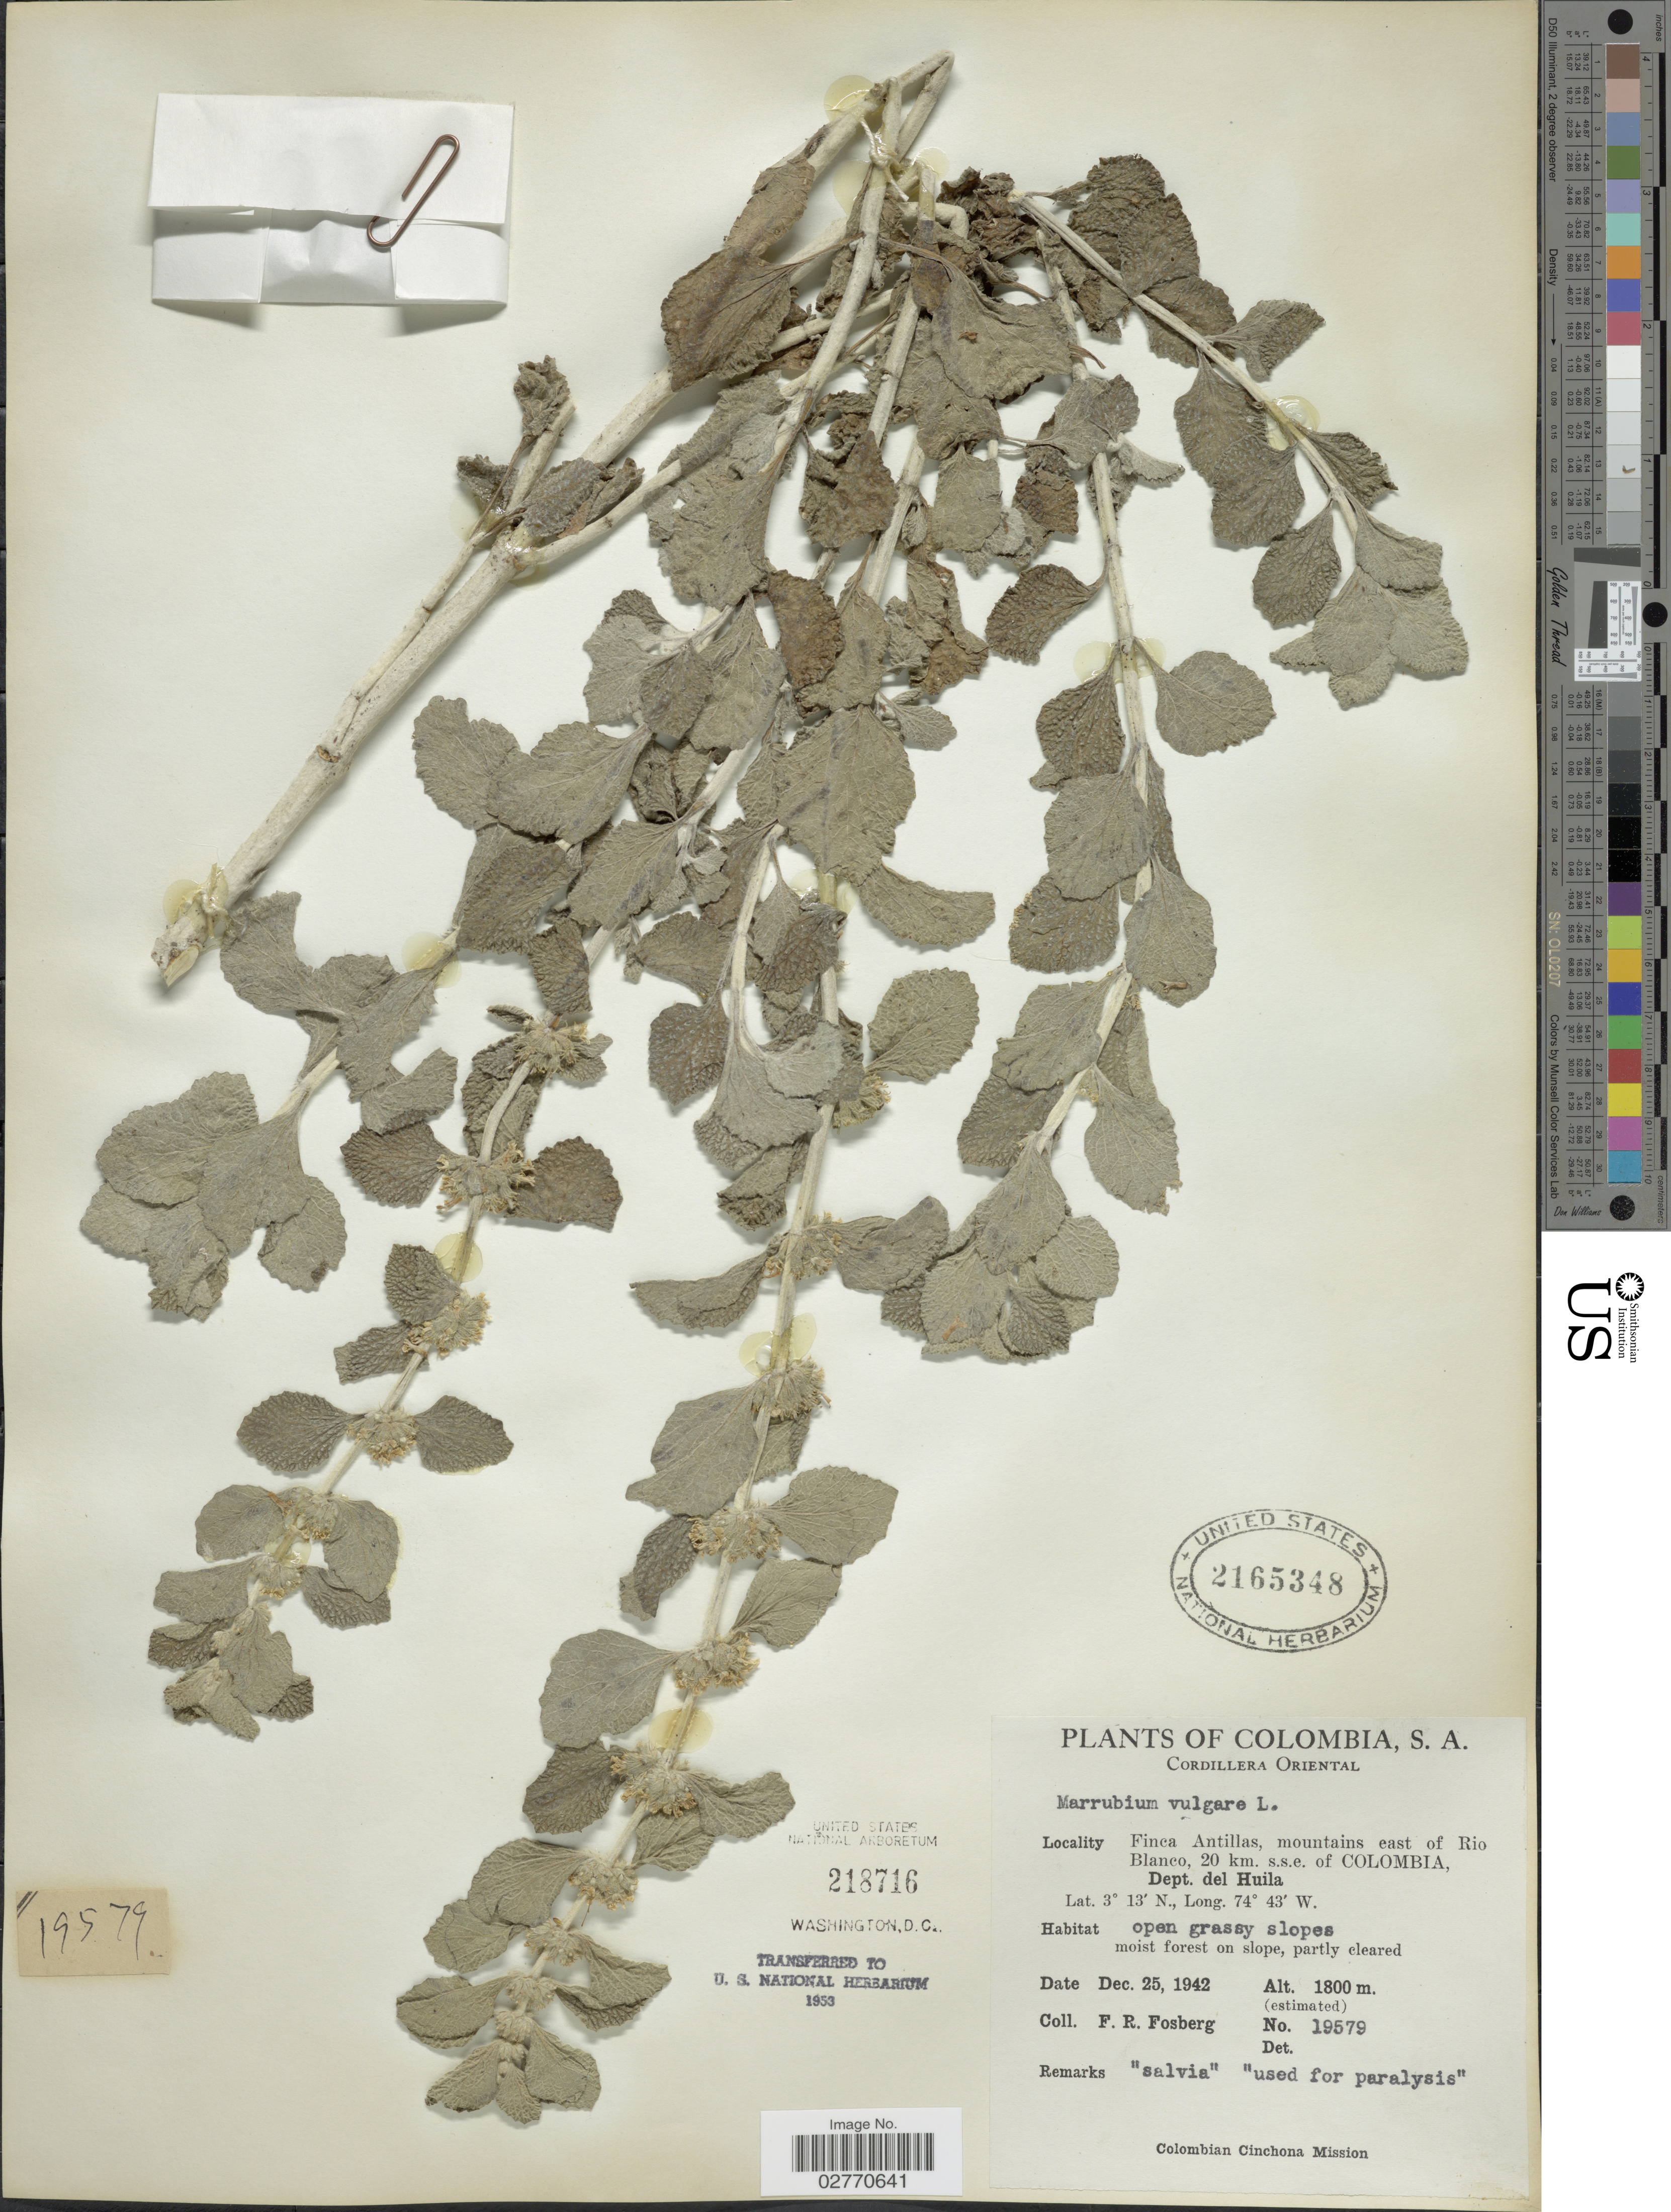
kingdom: Plantae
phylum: Tracheophyta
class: Magnoliopsida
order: Lamiales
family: Lamiaceae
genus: Marrubium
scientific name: Marrubium vulgare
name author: L.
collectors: F. R. Fosberg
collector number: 19579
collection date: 1942-12-25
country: Colombia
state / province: Huila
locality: Cordillera Oriental, Finca Antillas, mountains east of Rio Blanco, 20 km. s.s.e. of Colombia, Dept. del Huila.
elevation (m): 1800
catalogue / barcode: US 2165348